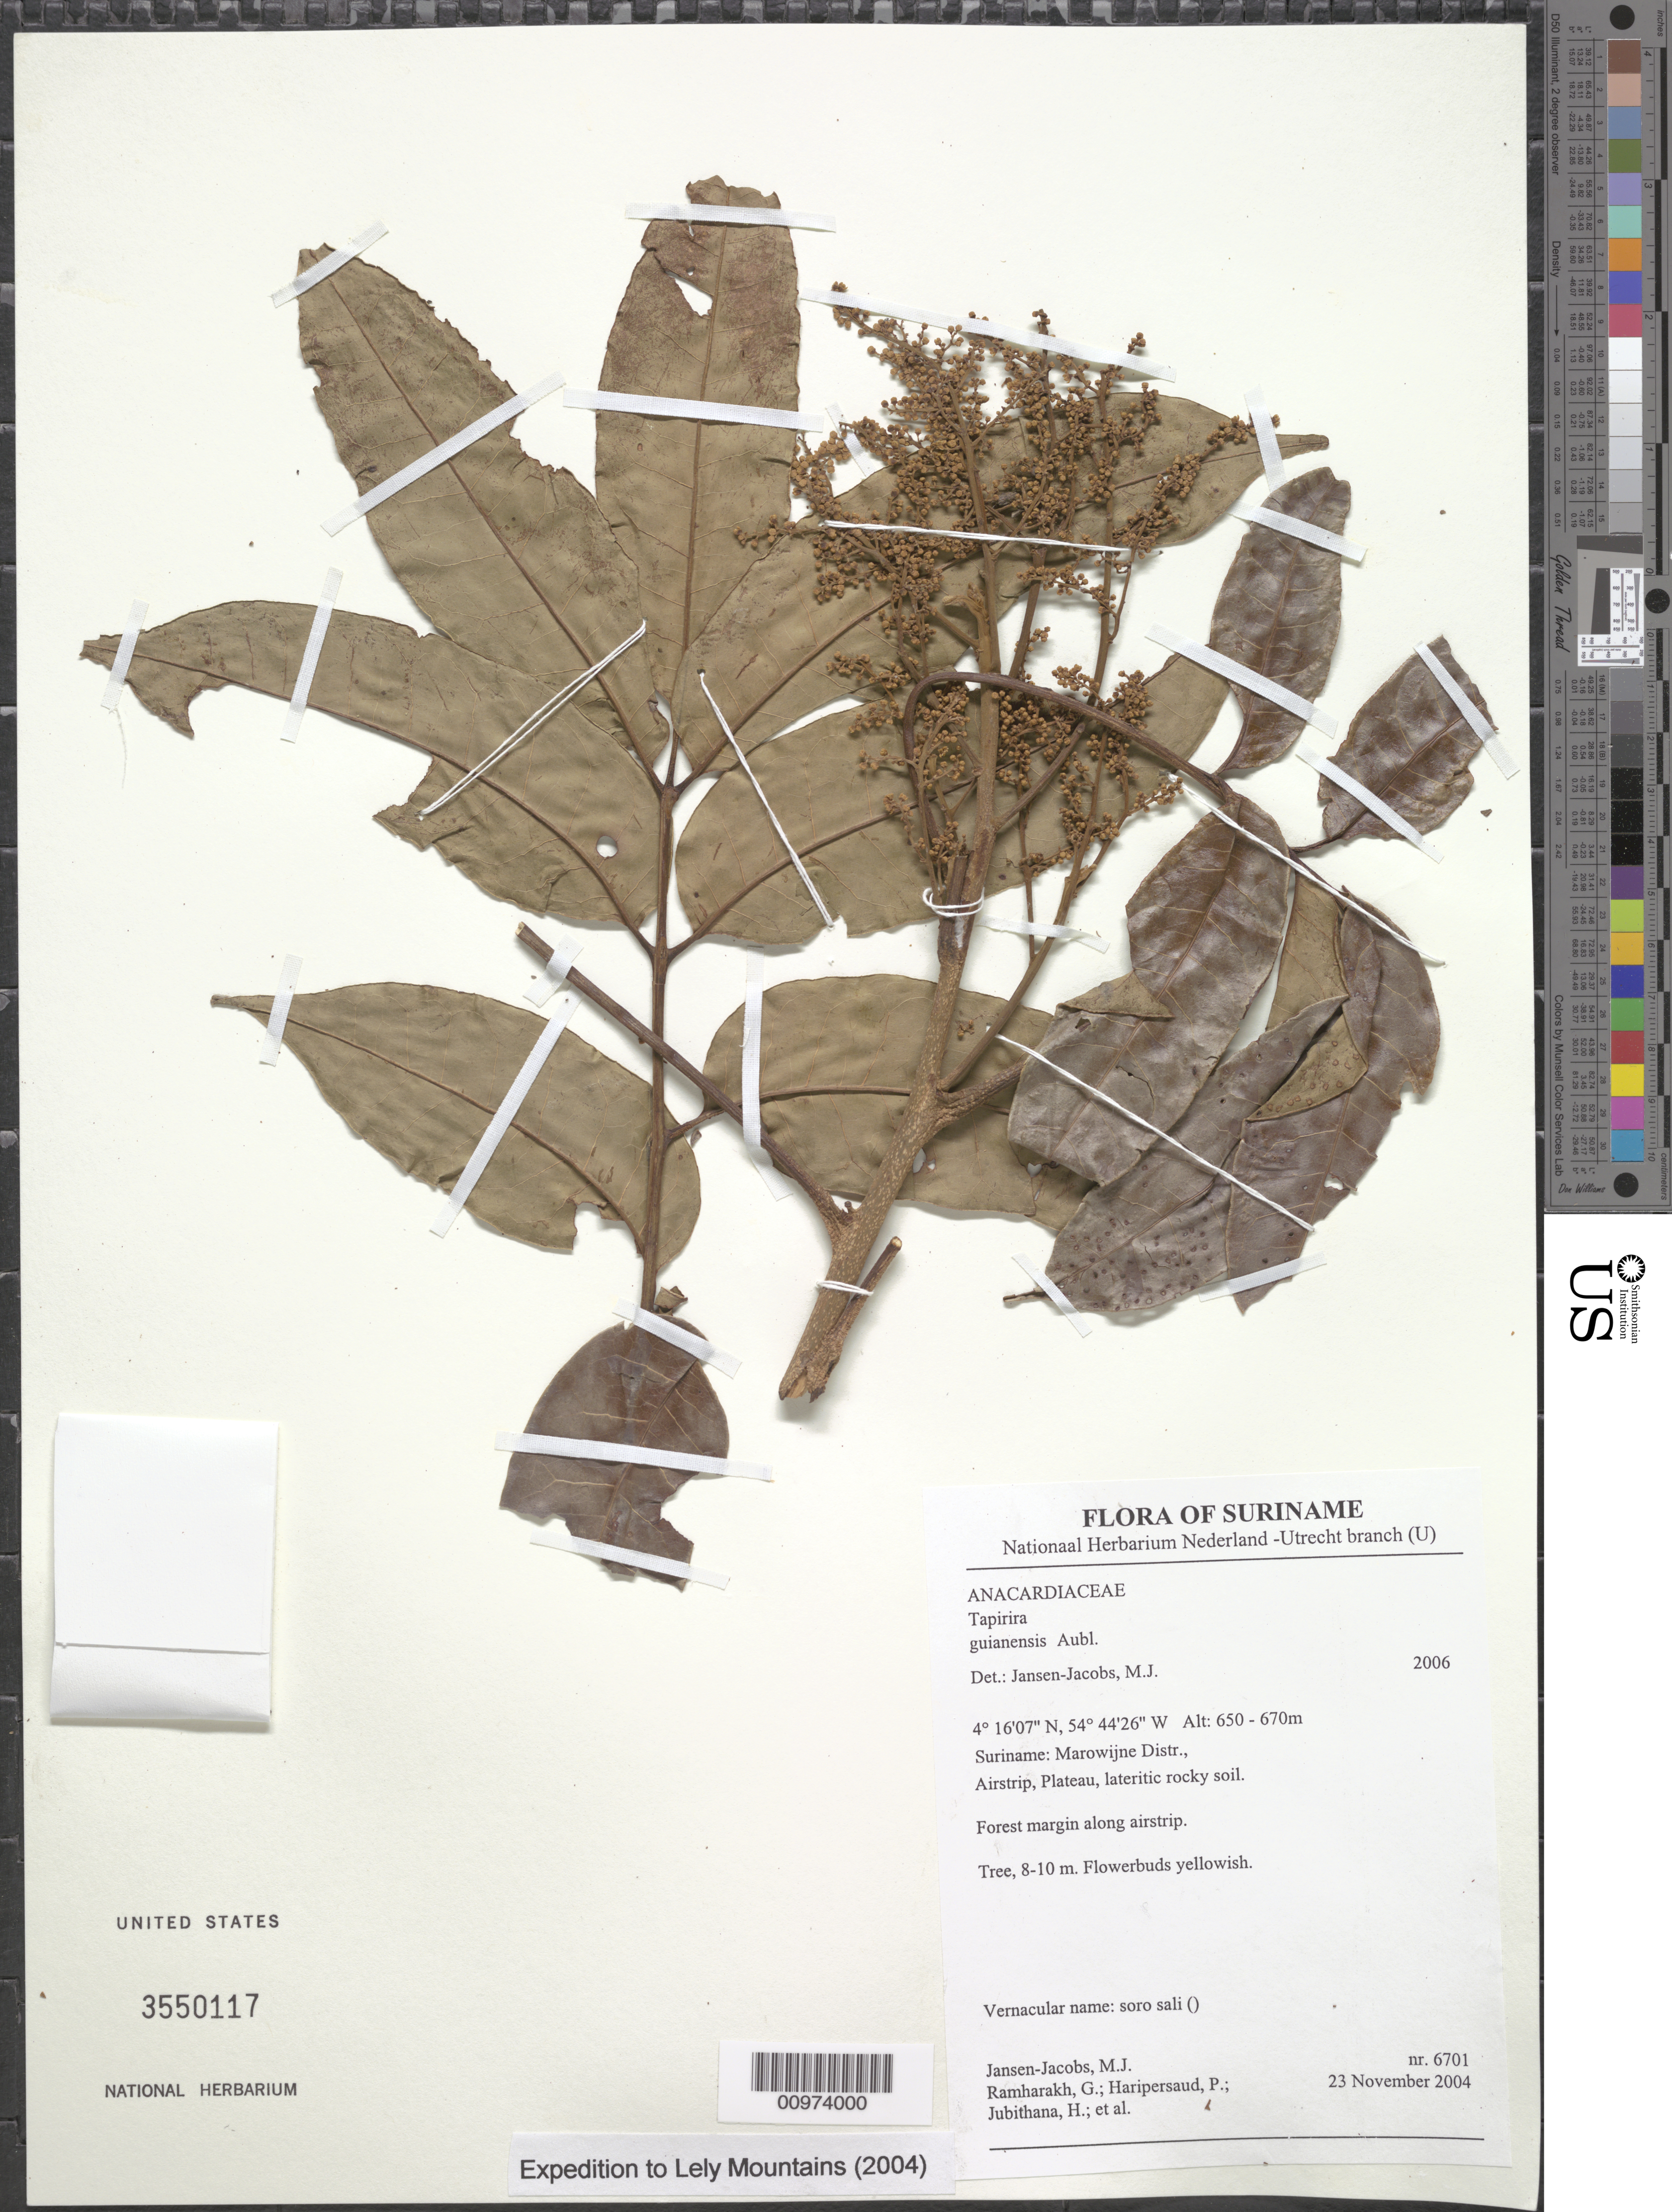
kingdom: Plantae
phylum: Tracheophyta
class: Magnoliopsida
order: Sapindales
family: Anacardiaceae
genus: Tapirira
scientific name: Tapirira guianensis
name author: Aubl.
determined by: Jansen-Jacobs, M. J., (U), Nationaal Herbarium Nederland, Utrecht University branch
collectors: M. J. Jansen-Jacobs et al.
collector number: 6701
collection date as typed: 23-Nov-04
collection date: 2004-11-23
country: Suriname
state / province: Marowijne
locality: Marowijne Distr., Airstrip, Plateau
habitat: Lateritic rocky soil. Forest margin along airstrip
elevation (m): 650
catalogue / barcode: US 3550117